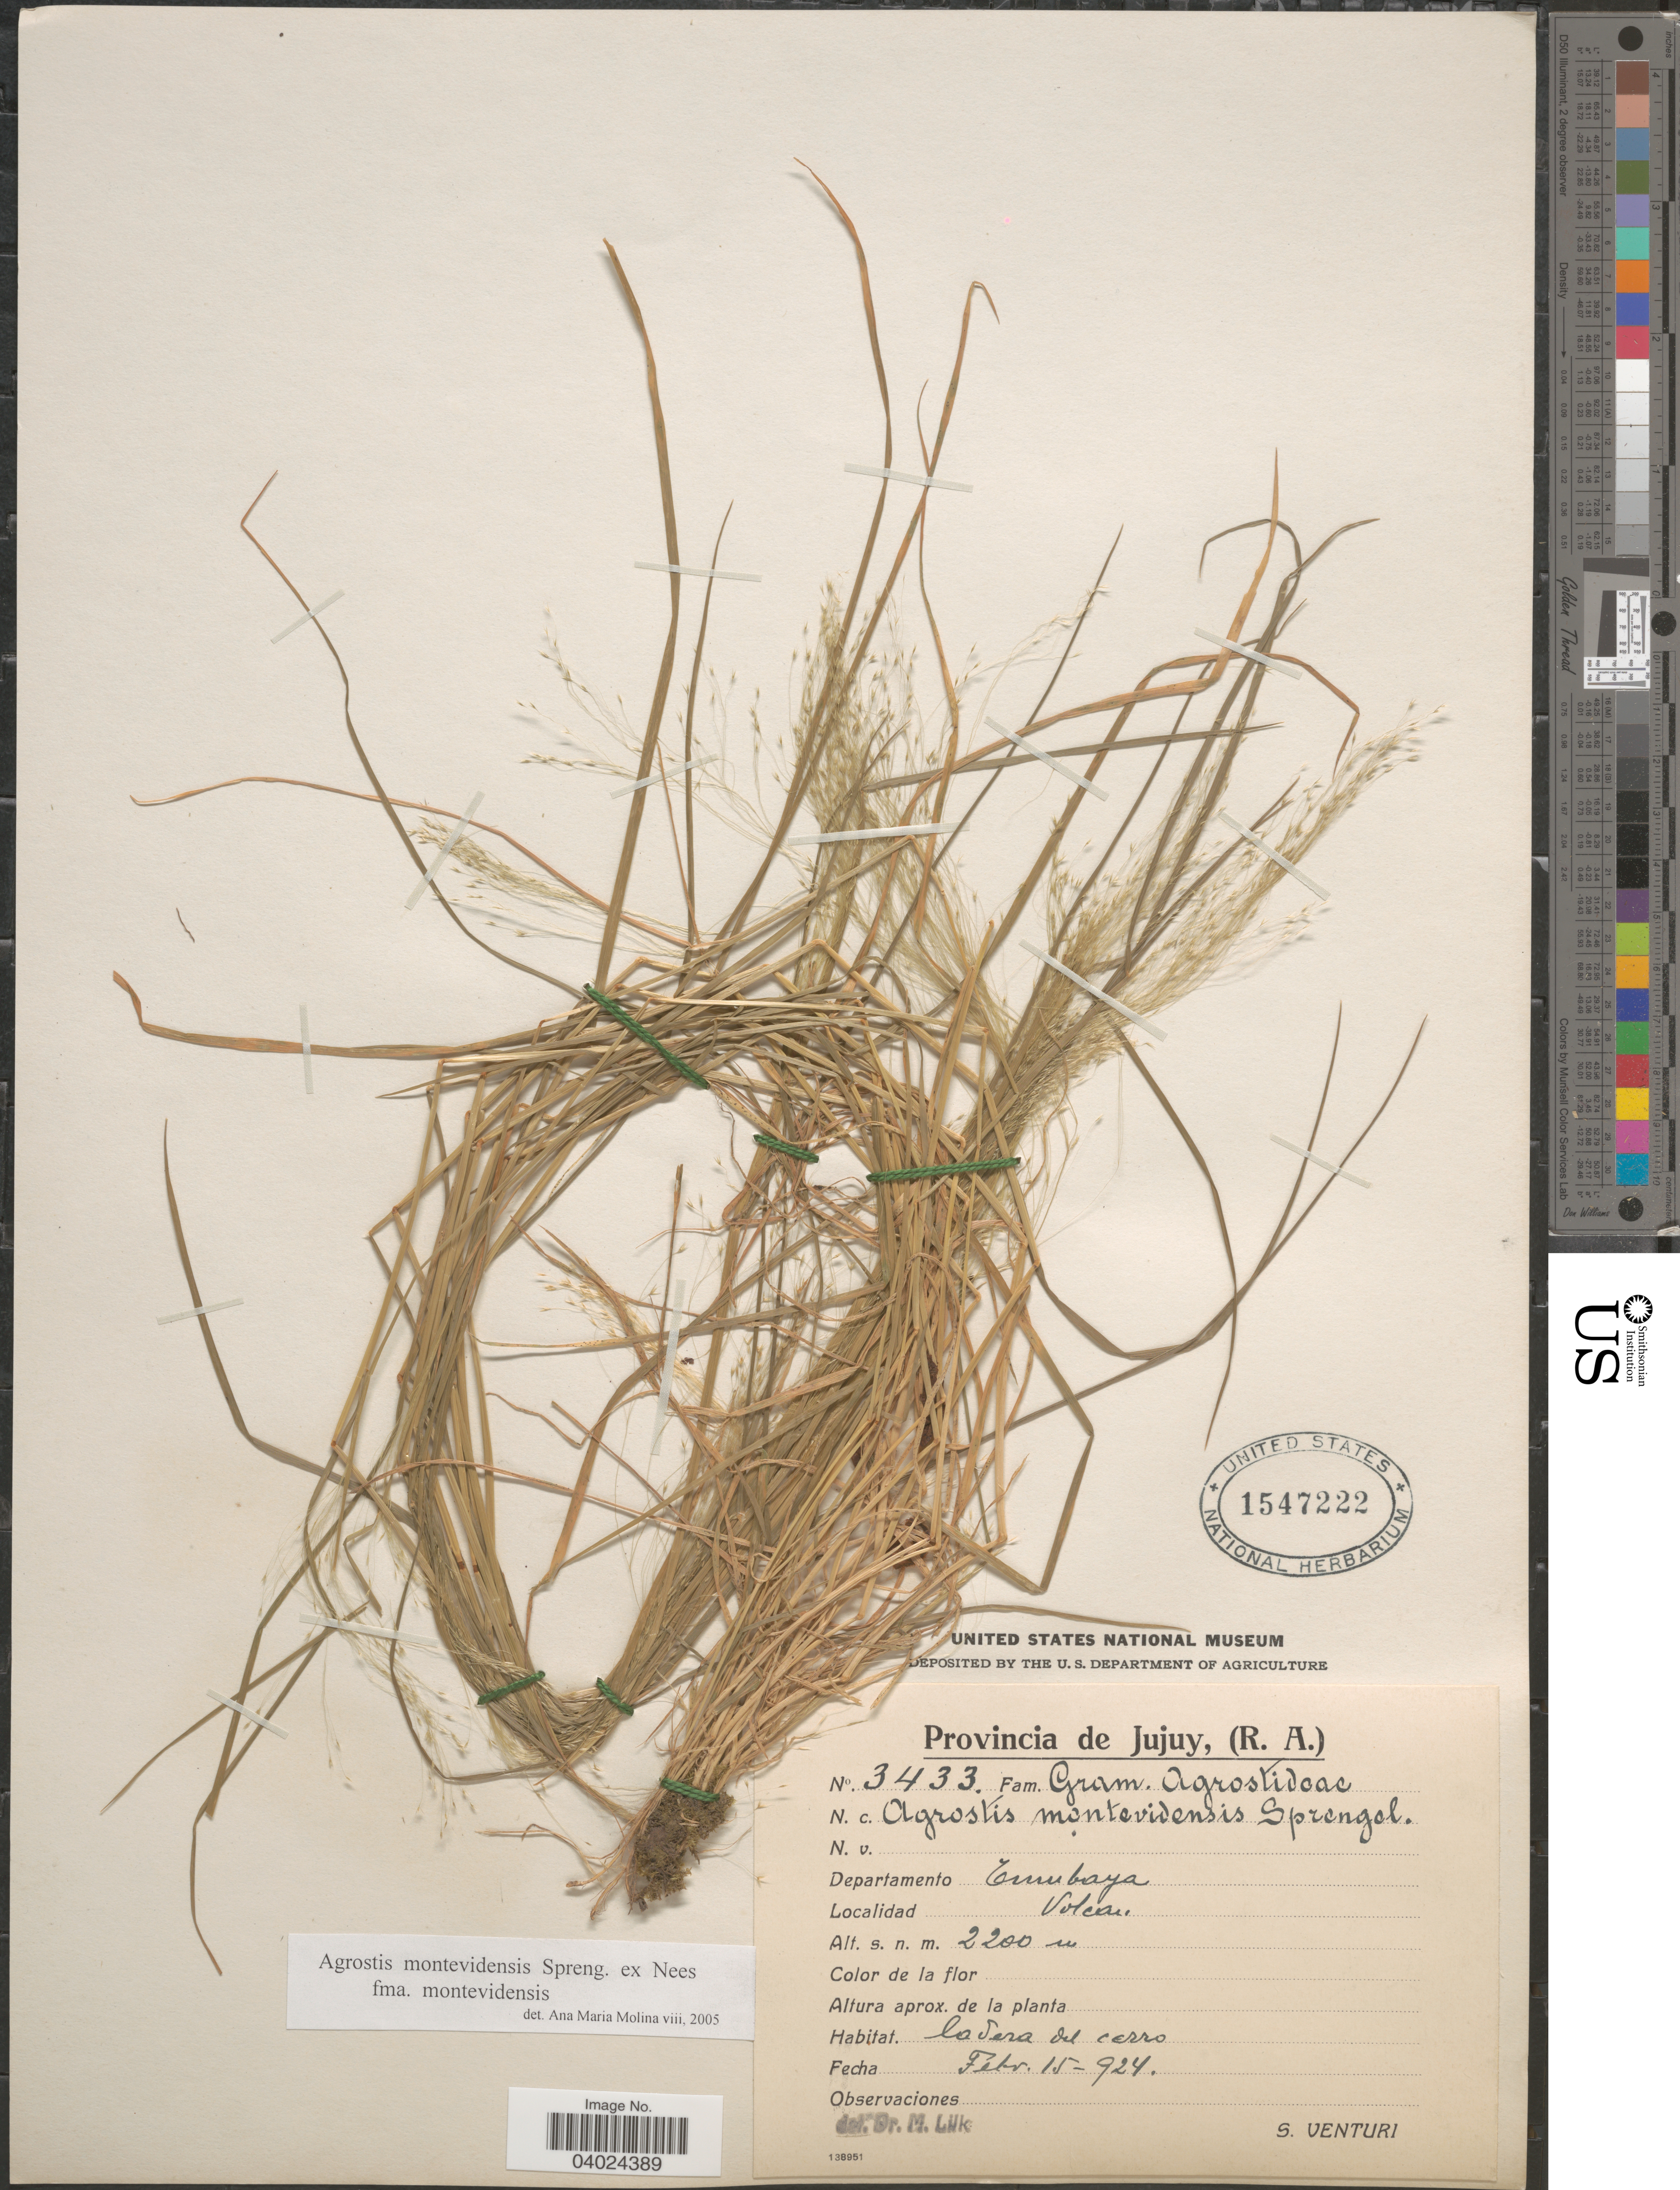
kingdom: Plantae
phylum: Tracheophyta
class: Liliopsida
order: Poales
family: Poaceae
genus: Agrostis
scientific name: Agrostis montevidensis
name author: A. Spreng. ex Nees in Mart.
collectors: S. Venturi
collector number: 3433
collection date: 1924-02-15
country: Argentina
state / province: Jujuy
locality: Departamento Tumbaya. Volcan.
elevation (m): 2200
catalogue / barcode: US 1547222